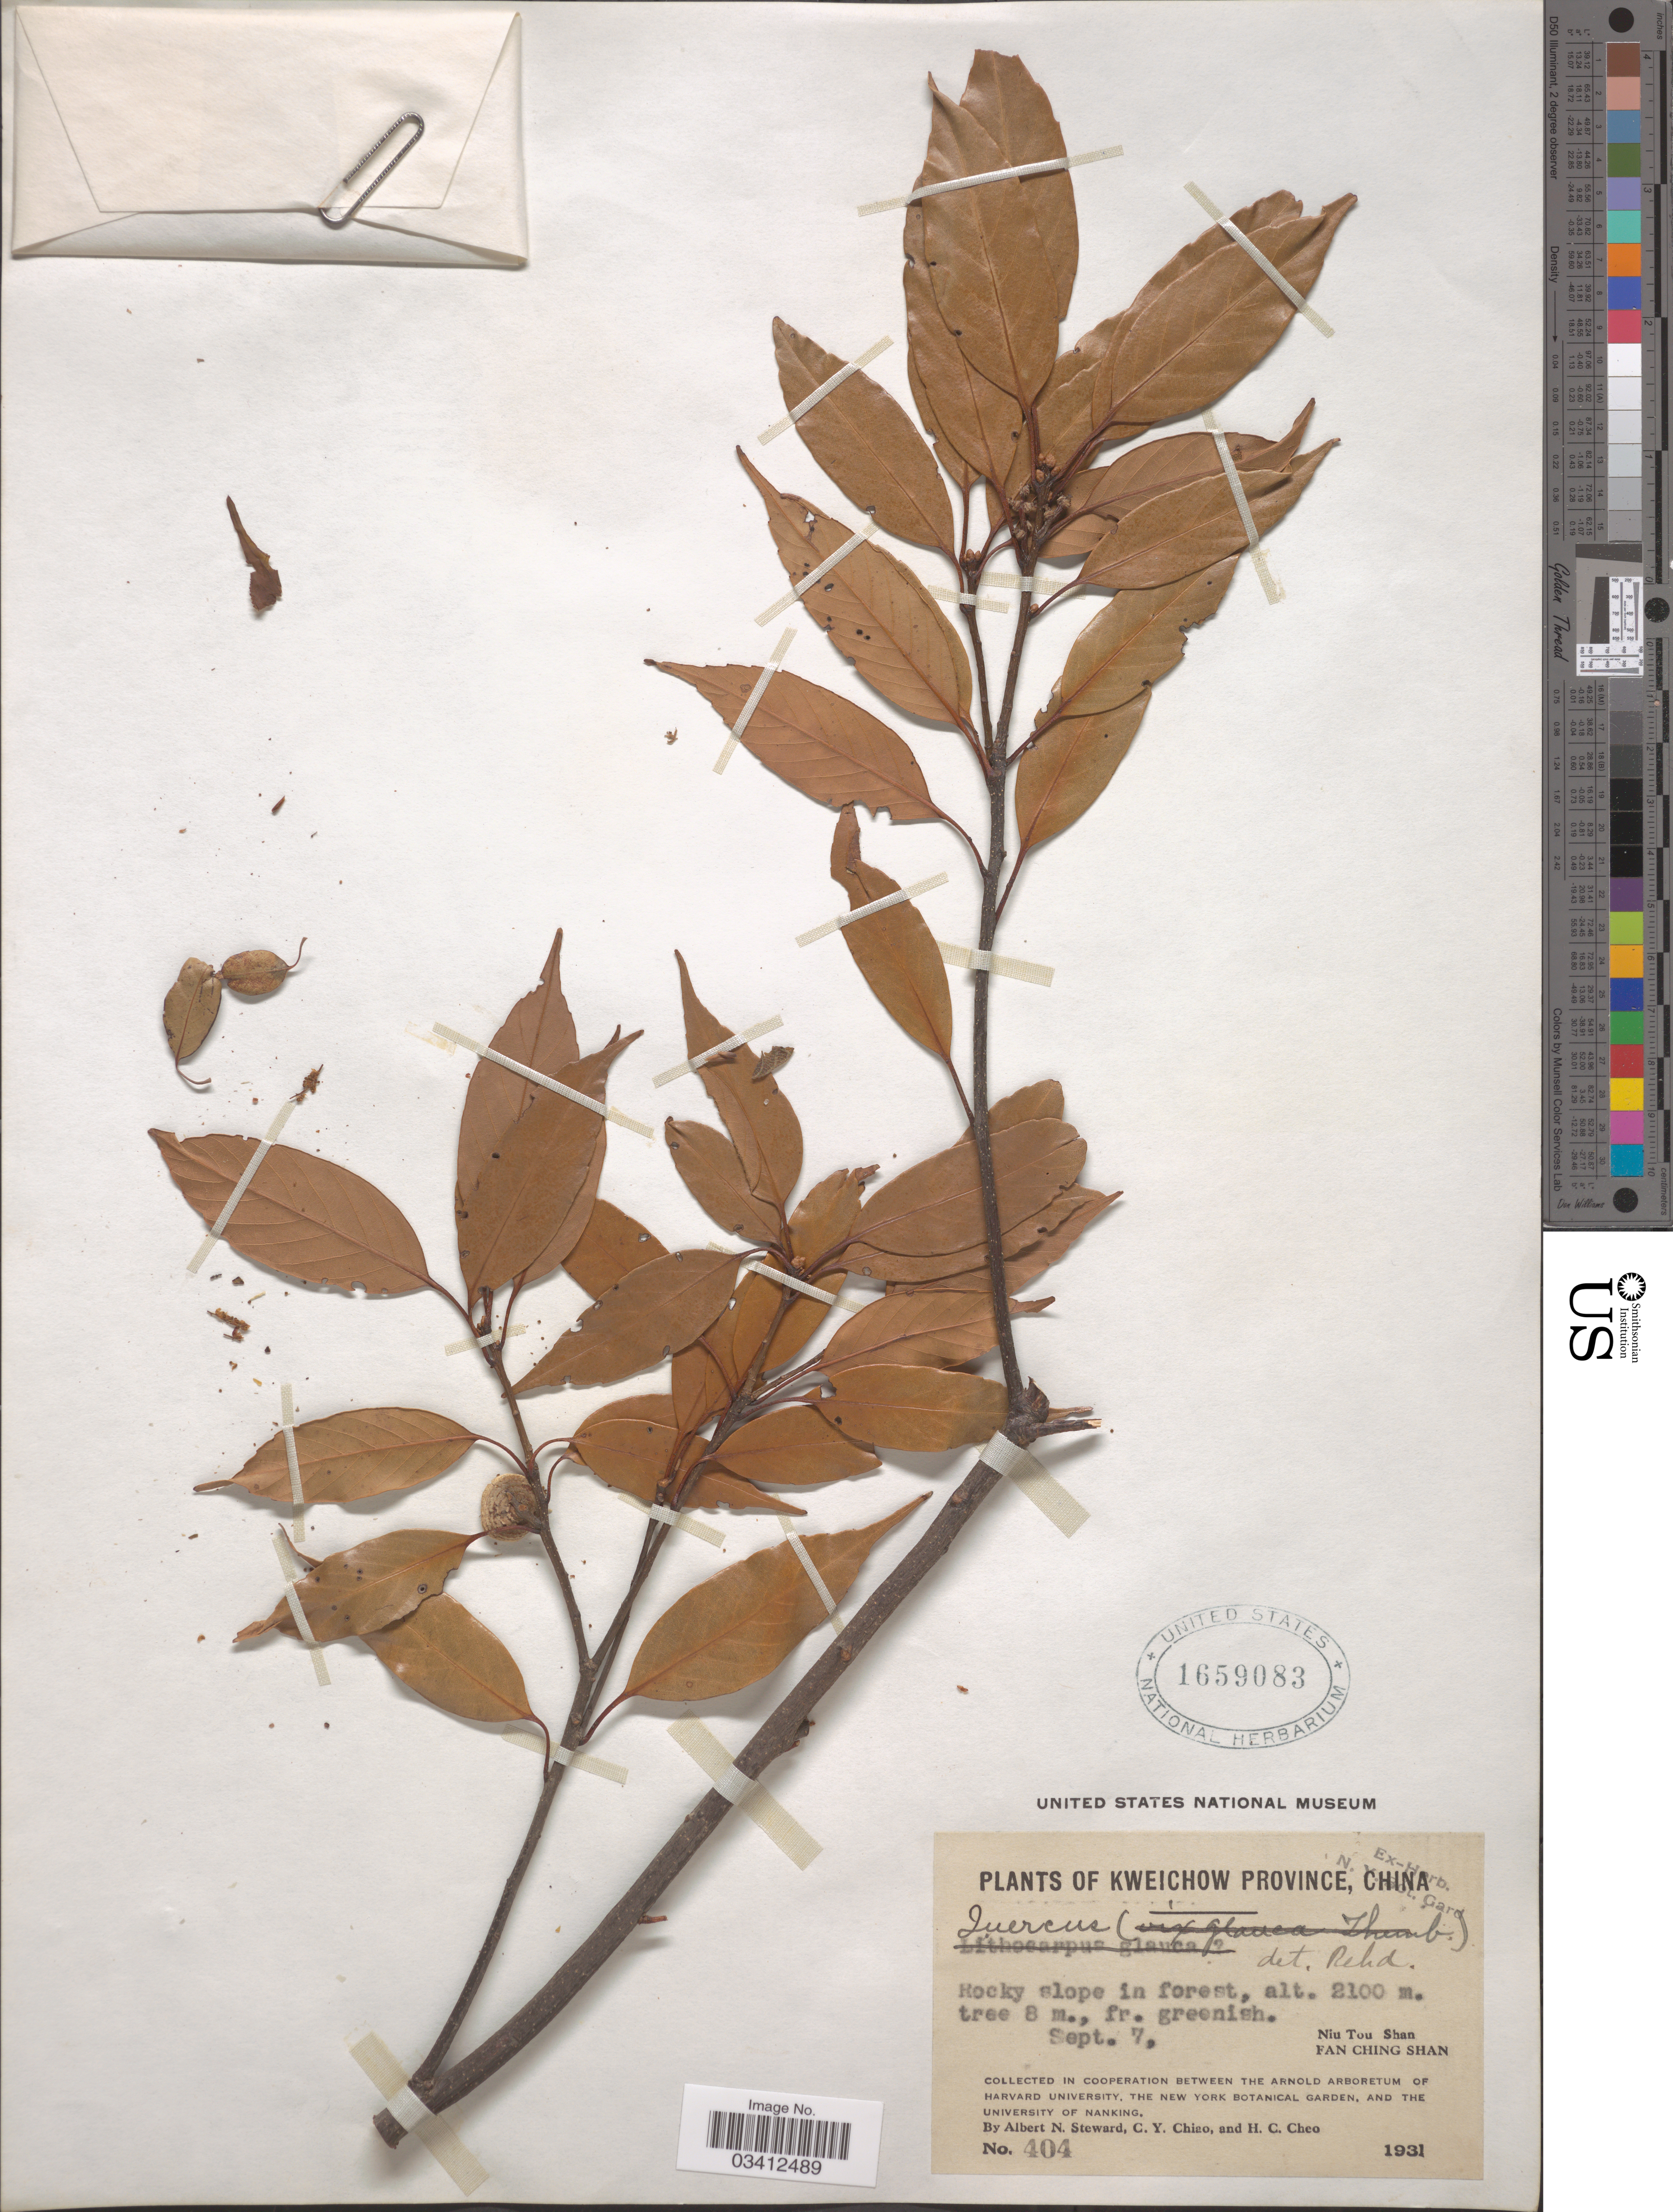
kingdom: Plantae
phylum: Tracheophyta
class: Magnoliopsida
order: Fagales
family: Fagaceae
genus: Quercus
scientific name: Quercus sp.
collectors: A. N. Steward, C. Y. Chiao & H. Cheo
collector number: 404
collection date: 1931-09-07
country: China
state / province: Guizhou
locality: Kweichow Province. Niu Tou Shan. Fan Ching Shan.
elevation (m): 2100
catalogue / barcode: US 1659083